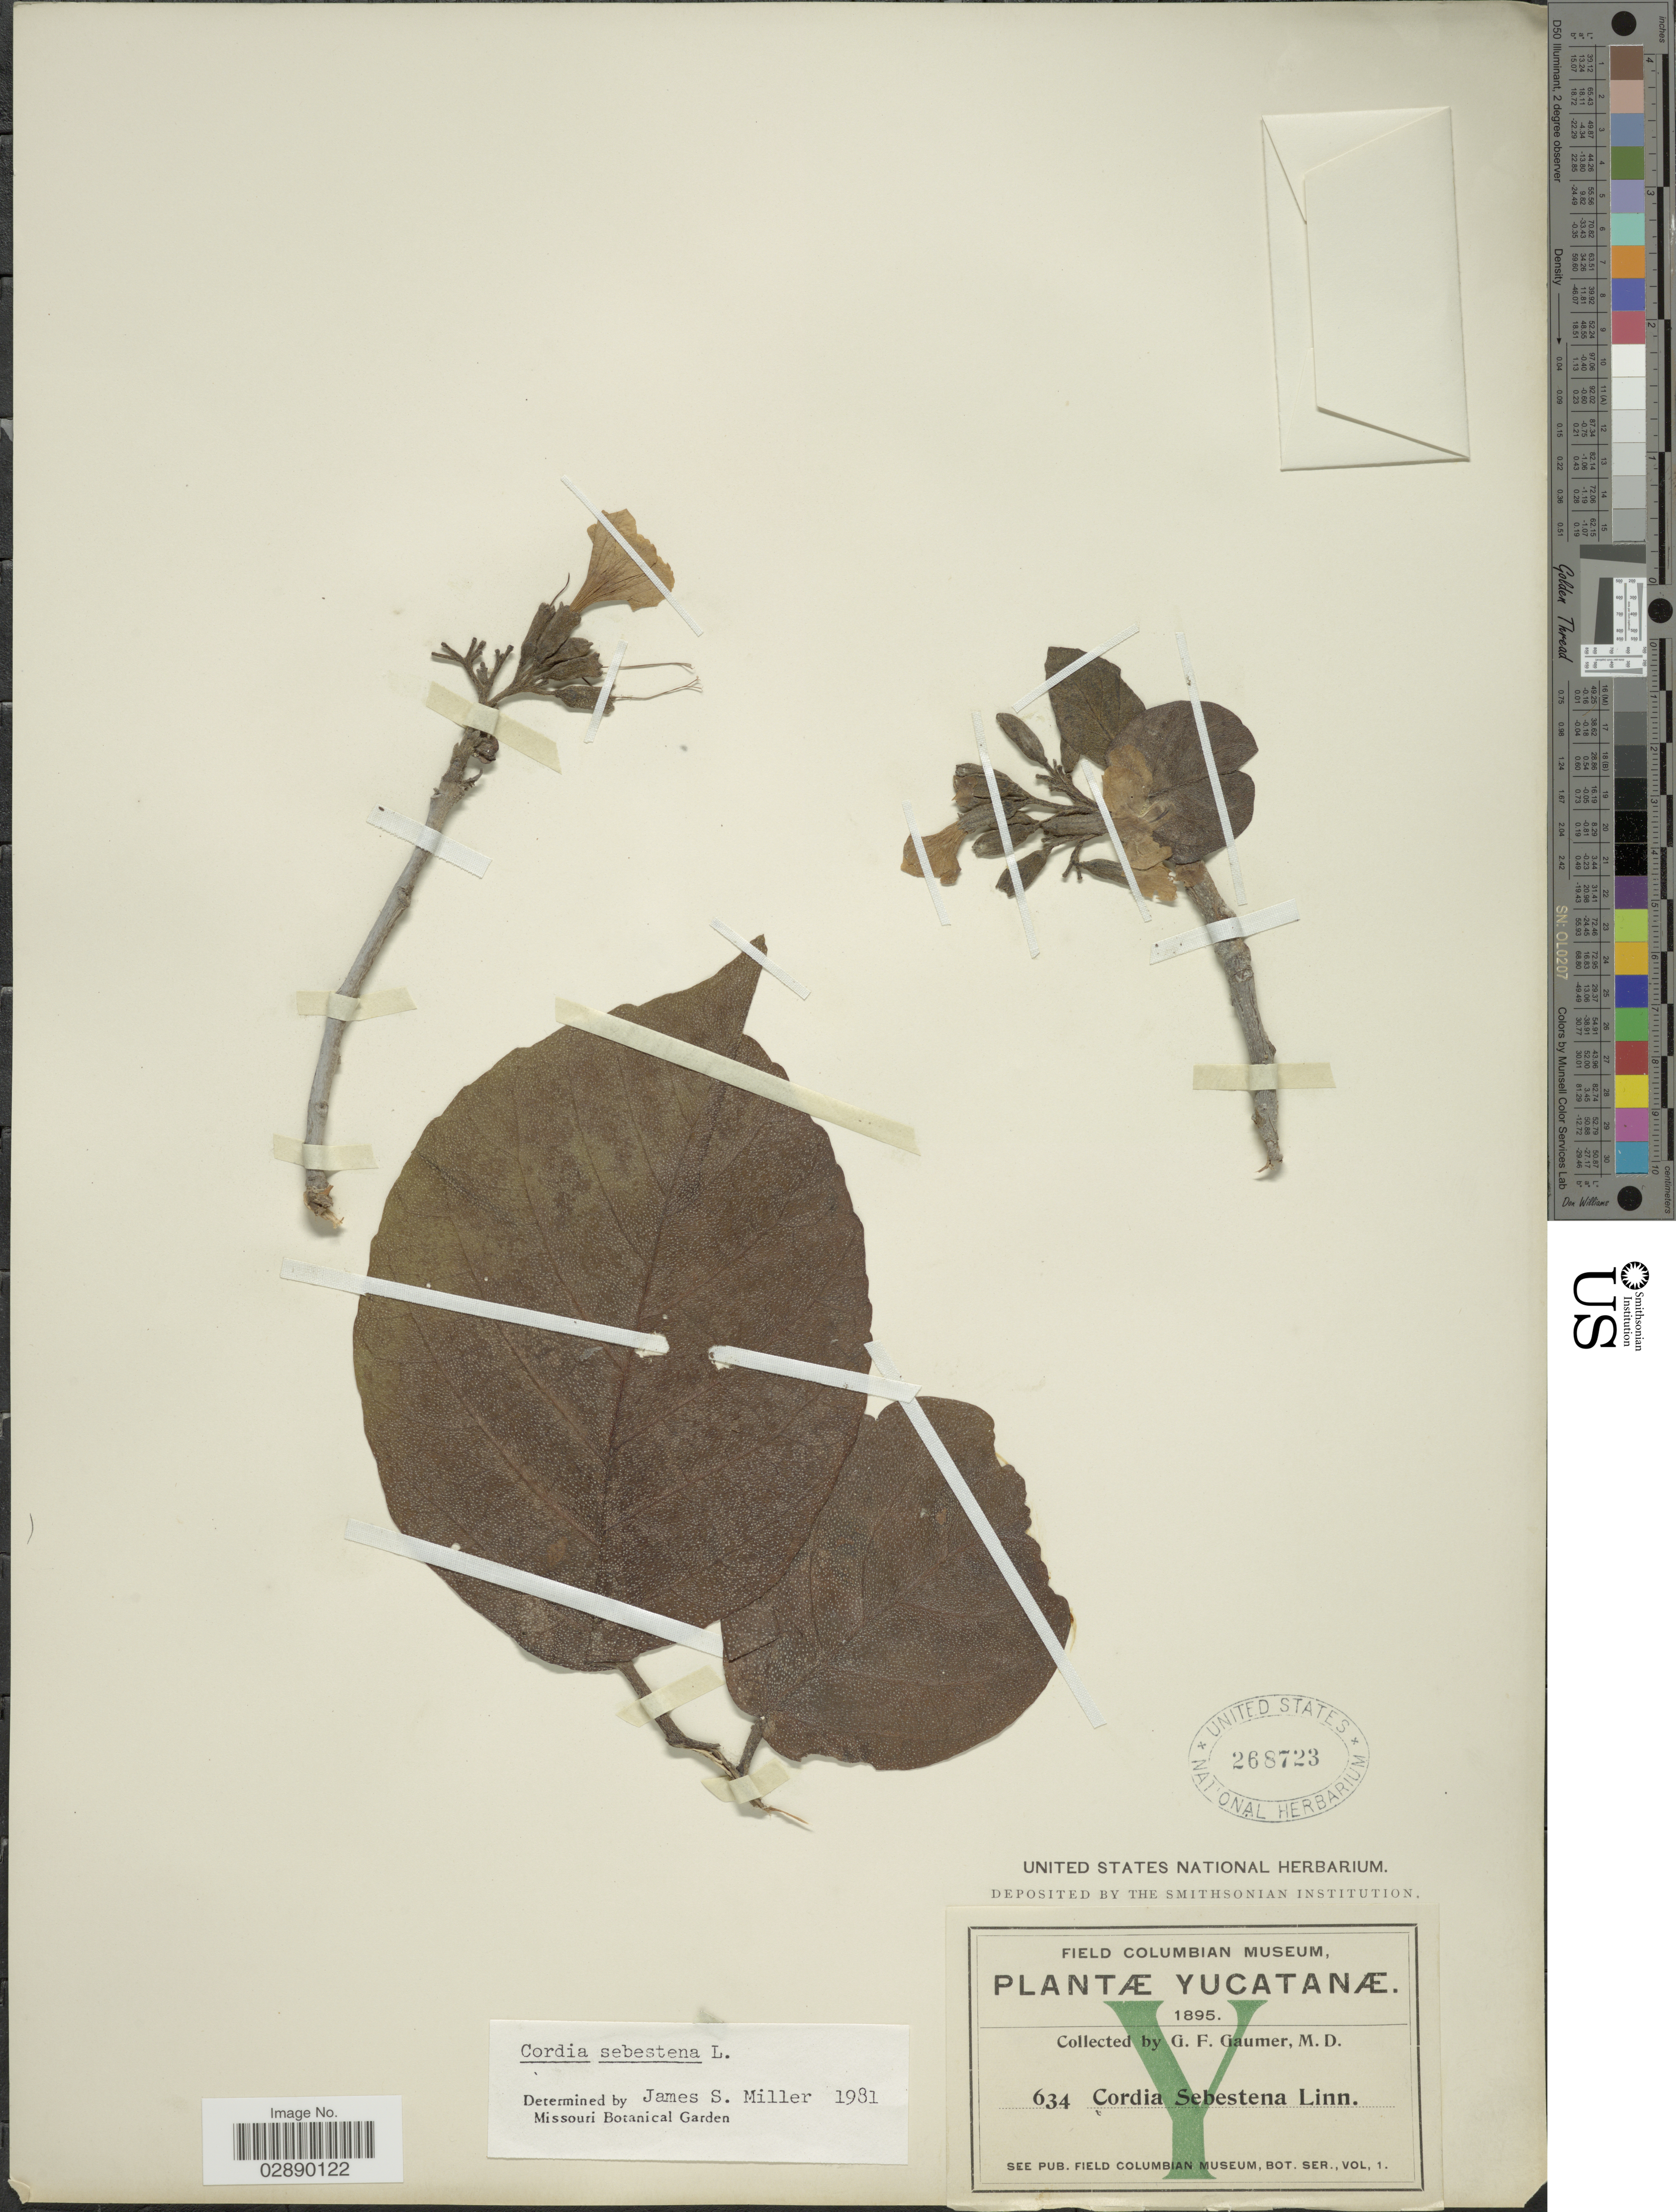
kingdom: Plantae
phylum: Tracheophyta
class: Magnoliopsida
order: Boraginales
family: Cordiaceae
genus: Cordia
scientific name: Cordia sebestena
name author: L.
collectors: G. F. Gaumer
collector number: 634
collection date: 1895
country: Mexico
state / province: Yucatán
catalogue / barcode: US 268723